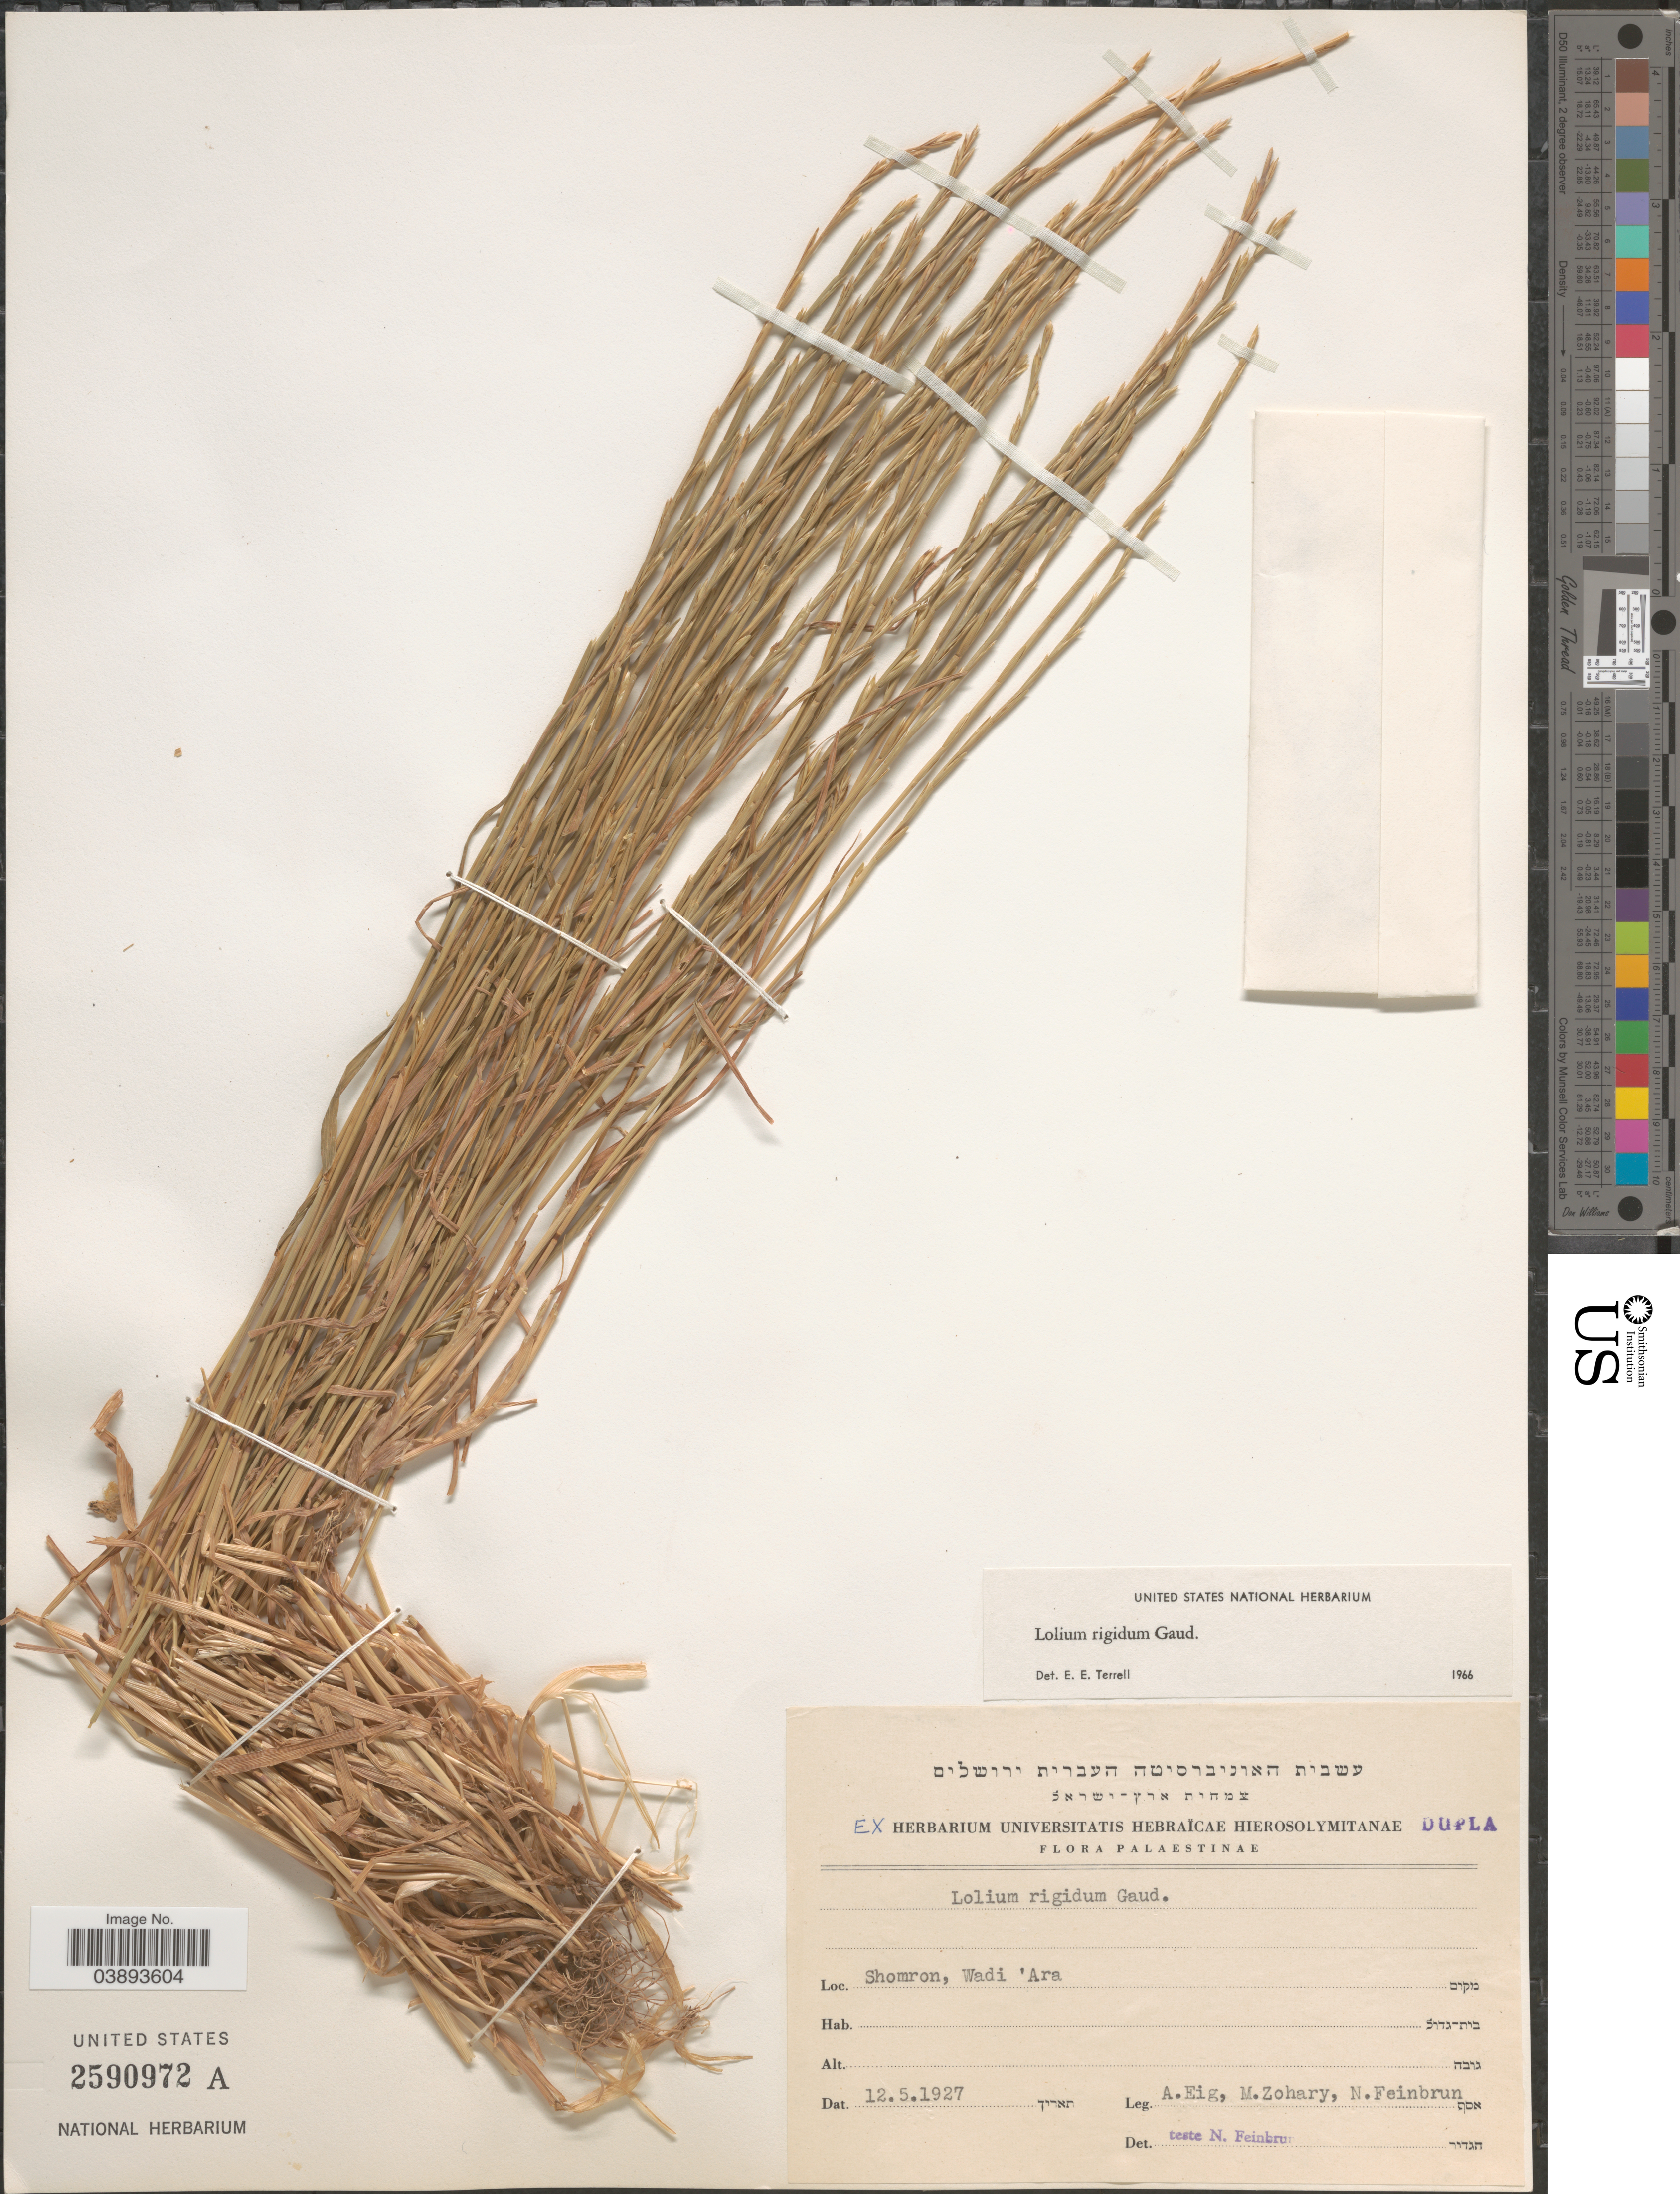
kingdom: Plantae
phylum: Tracheophyta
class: Liliopsida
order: Poales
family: Poaceae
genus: Lolium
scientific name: Lolium rigidum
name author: Gaudin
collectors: A. Eig, M. Zohary & N. Feinbrun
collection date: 1927-05-12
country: Israel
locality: Palaestinae. Shomron, Wadi 'Ara.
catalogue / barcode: US 2590972A